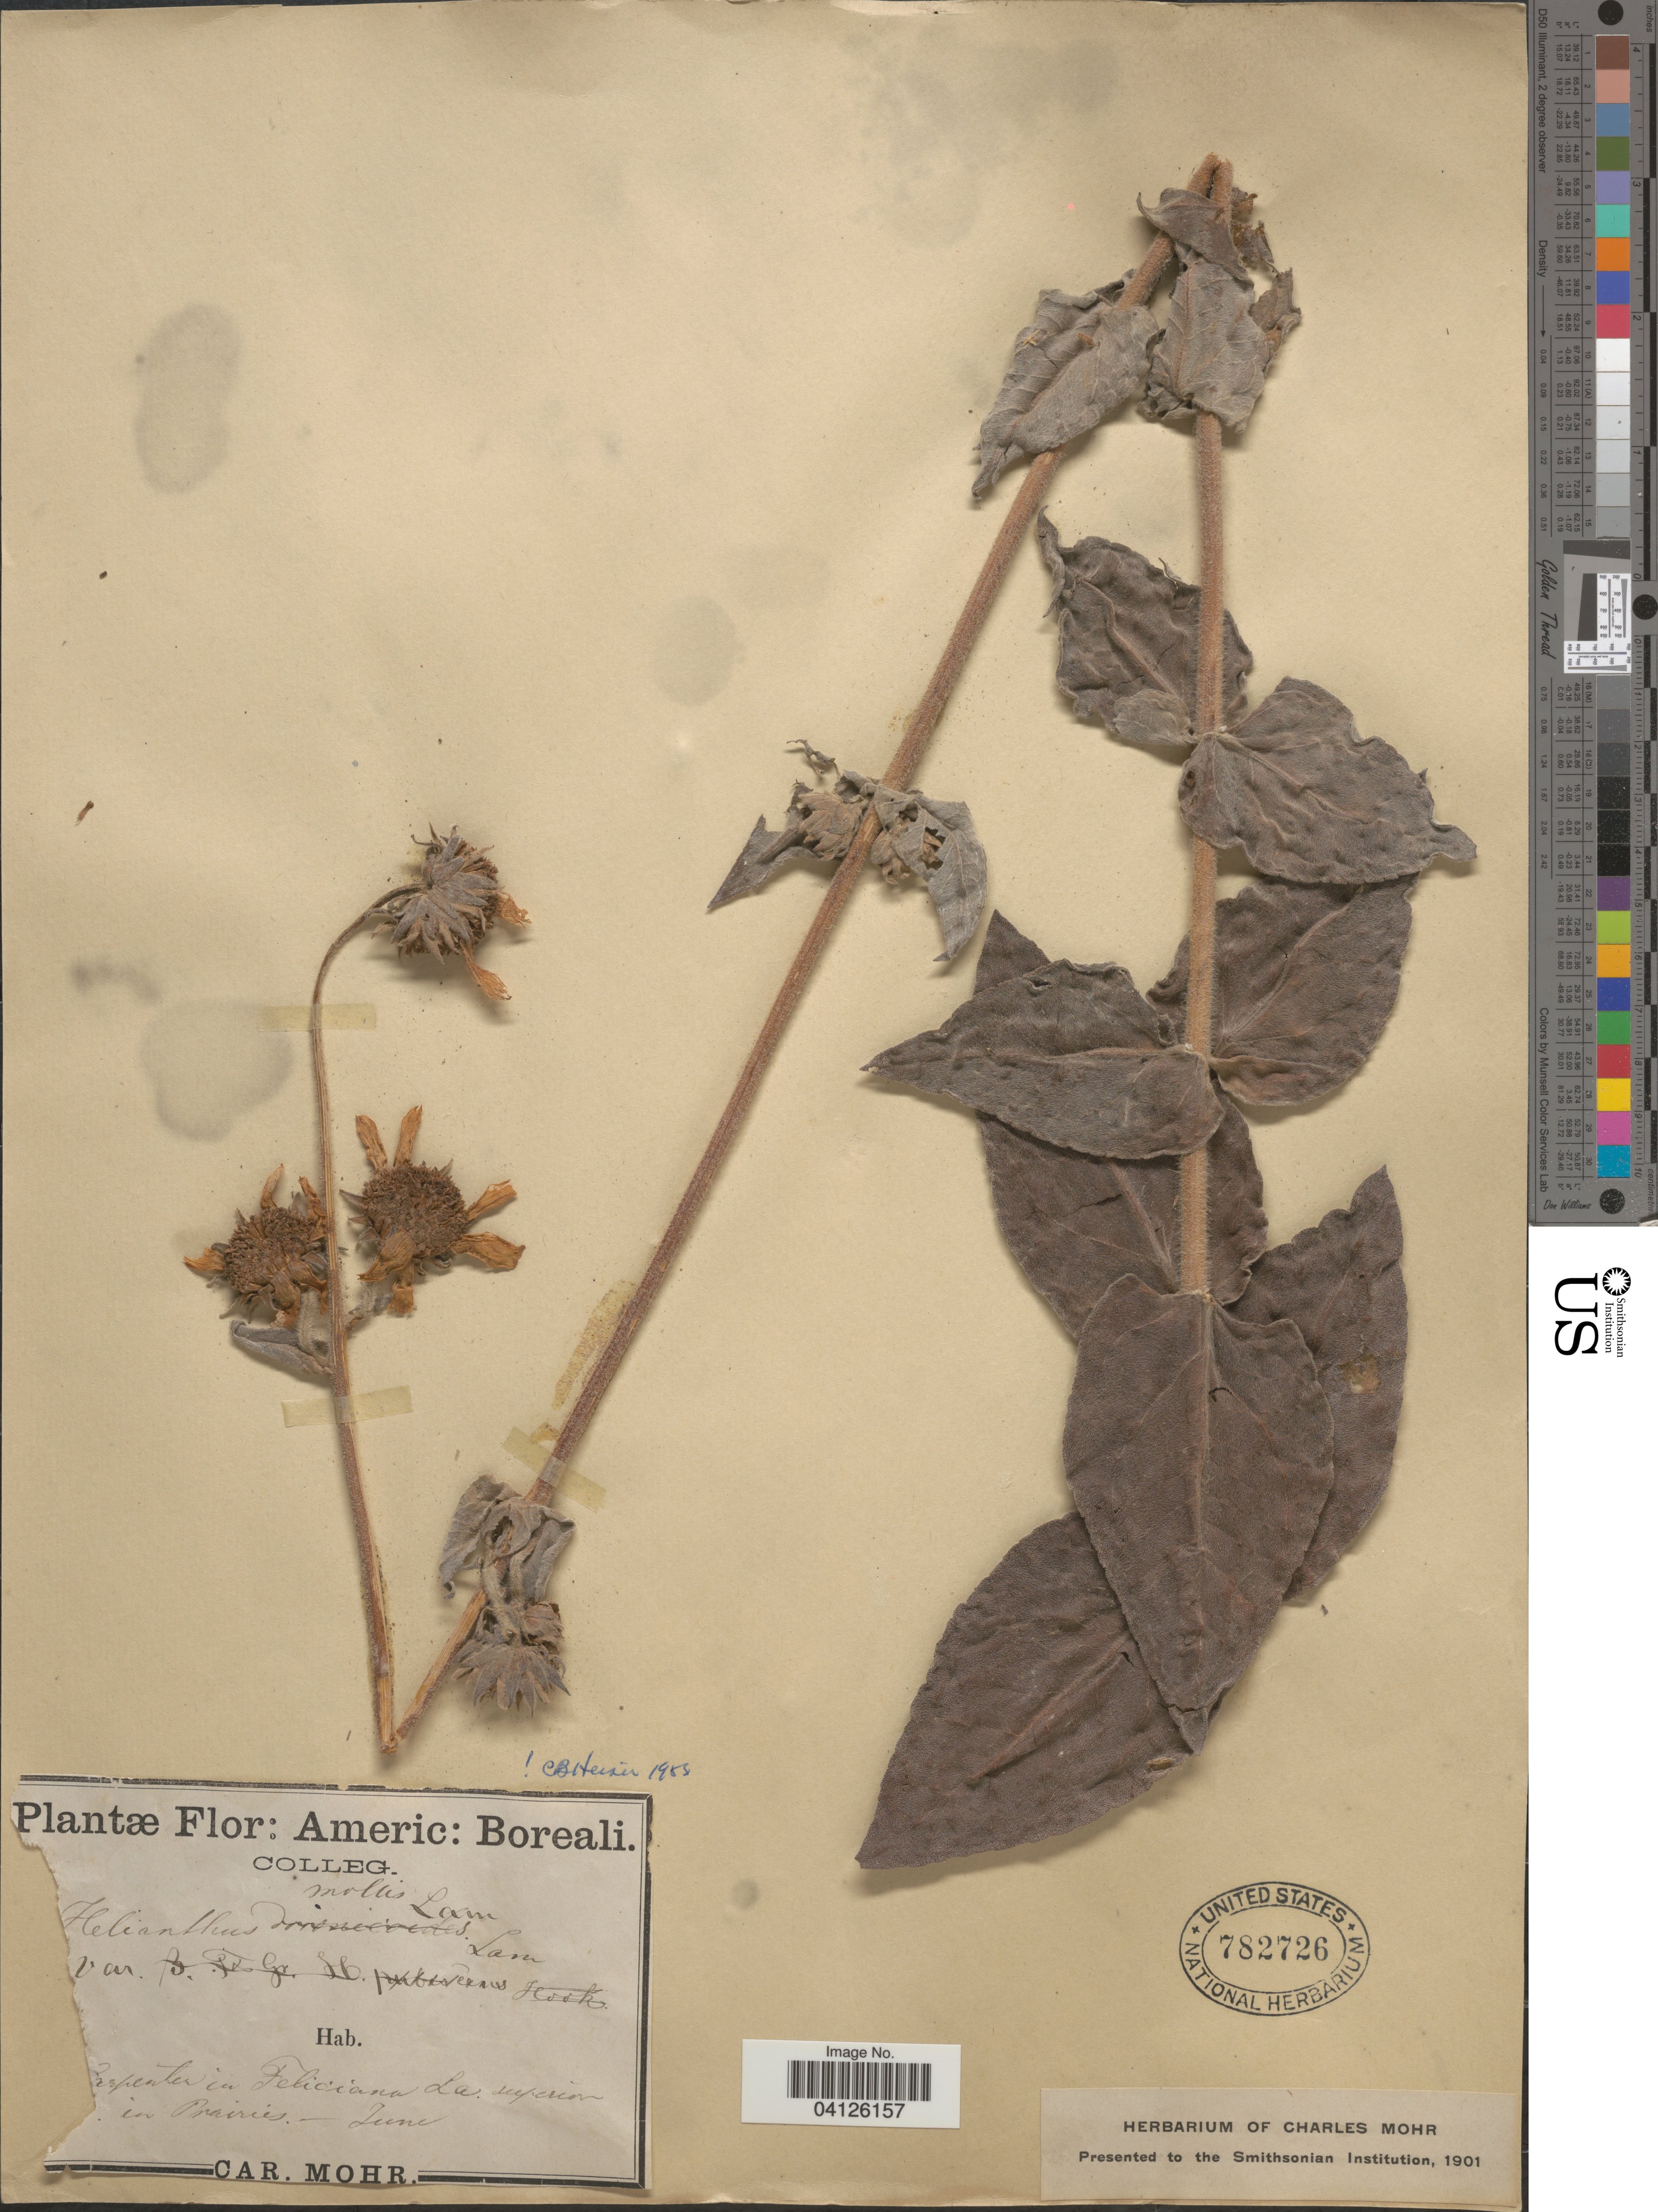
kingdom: Plantae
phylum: Tracheophyta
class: Magnoliopsida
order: Asterales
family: Asteraceae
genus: Helianthus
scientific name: Helianthus mollis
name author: Lam.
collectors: -. Carpenter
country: United States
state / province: Louisiana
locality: Americ: Boreali. In Feliciana La superior in Prairies.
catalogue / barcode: US 782726